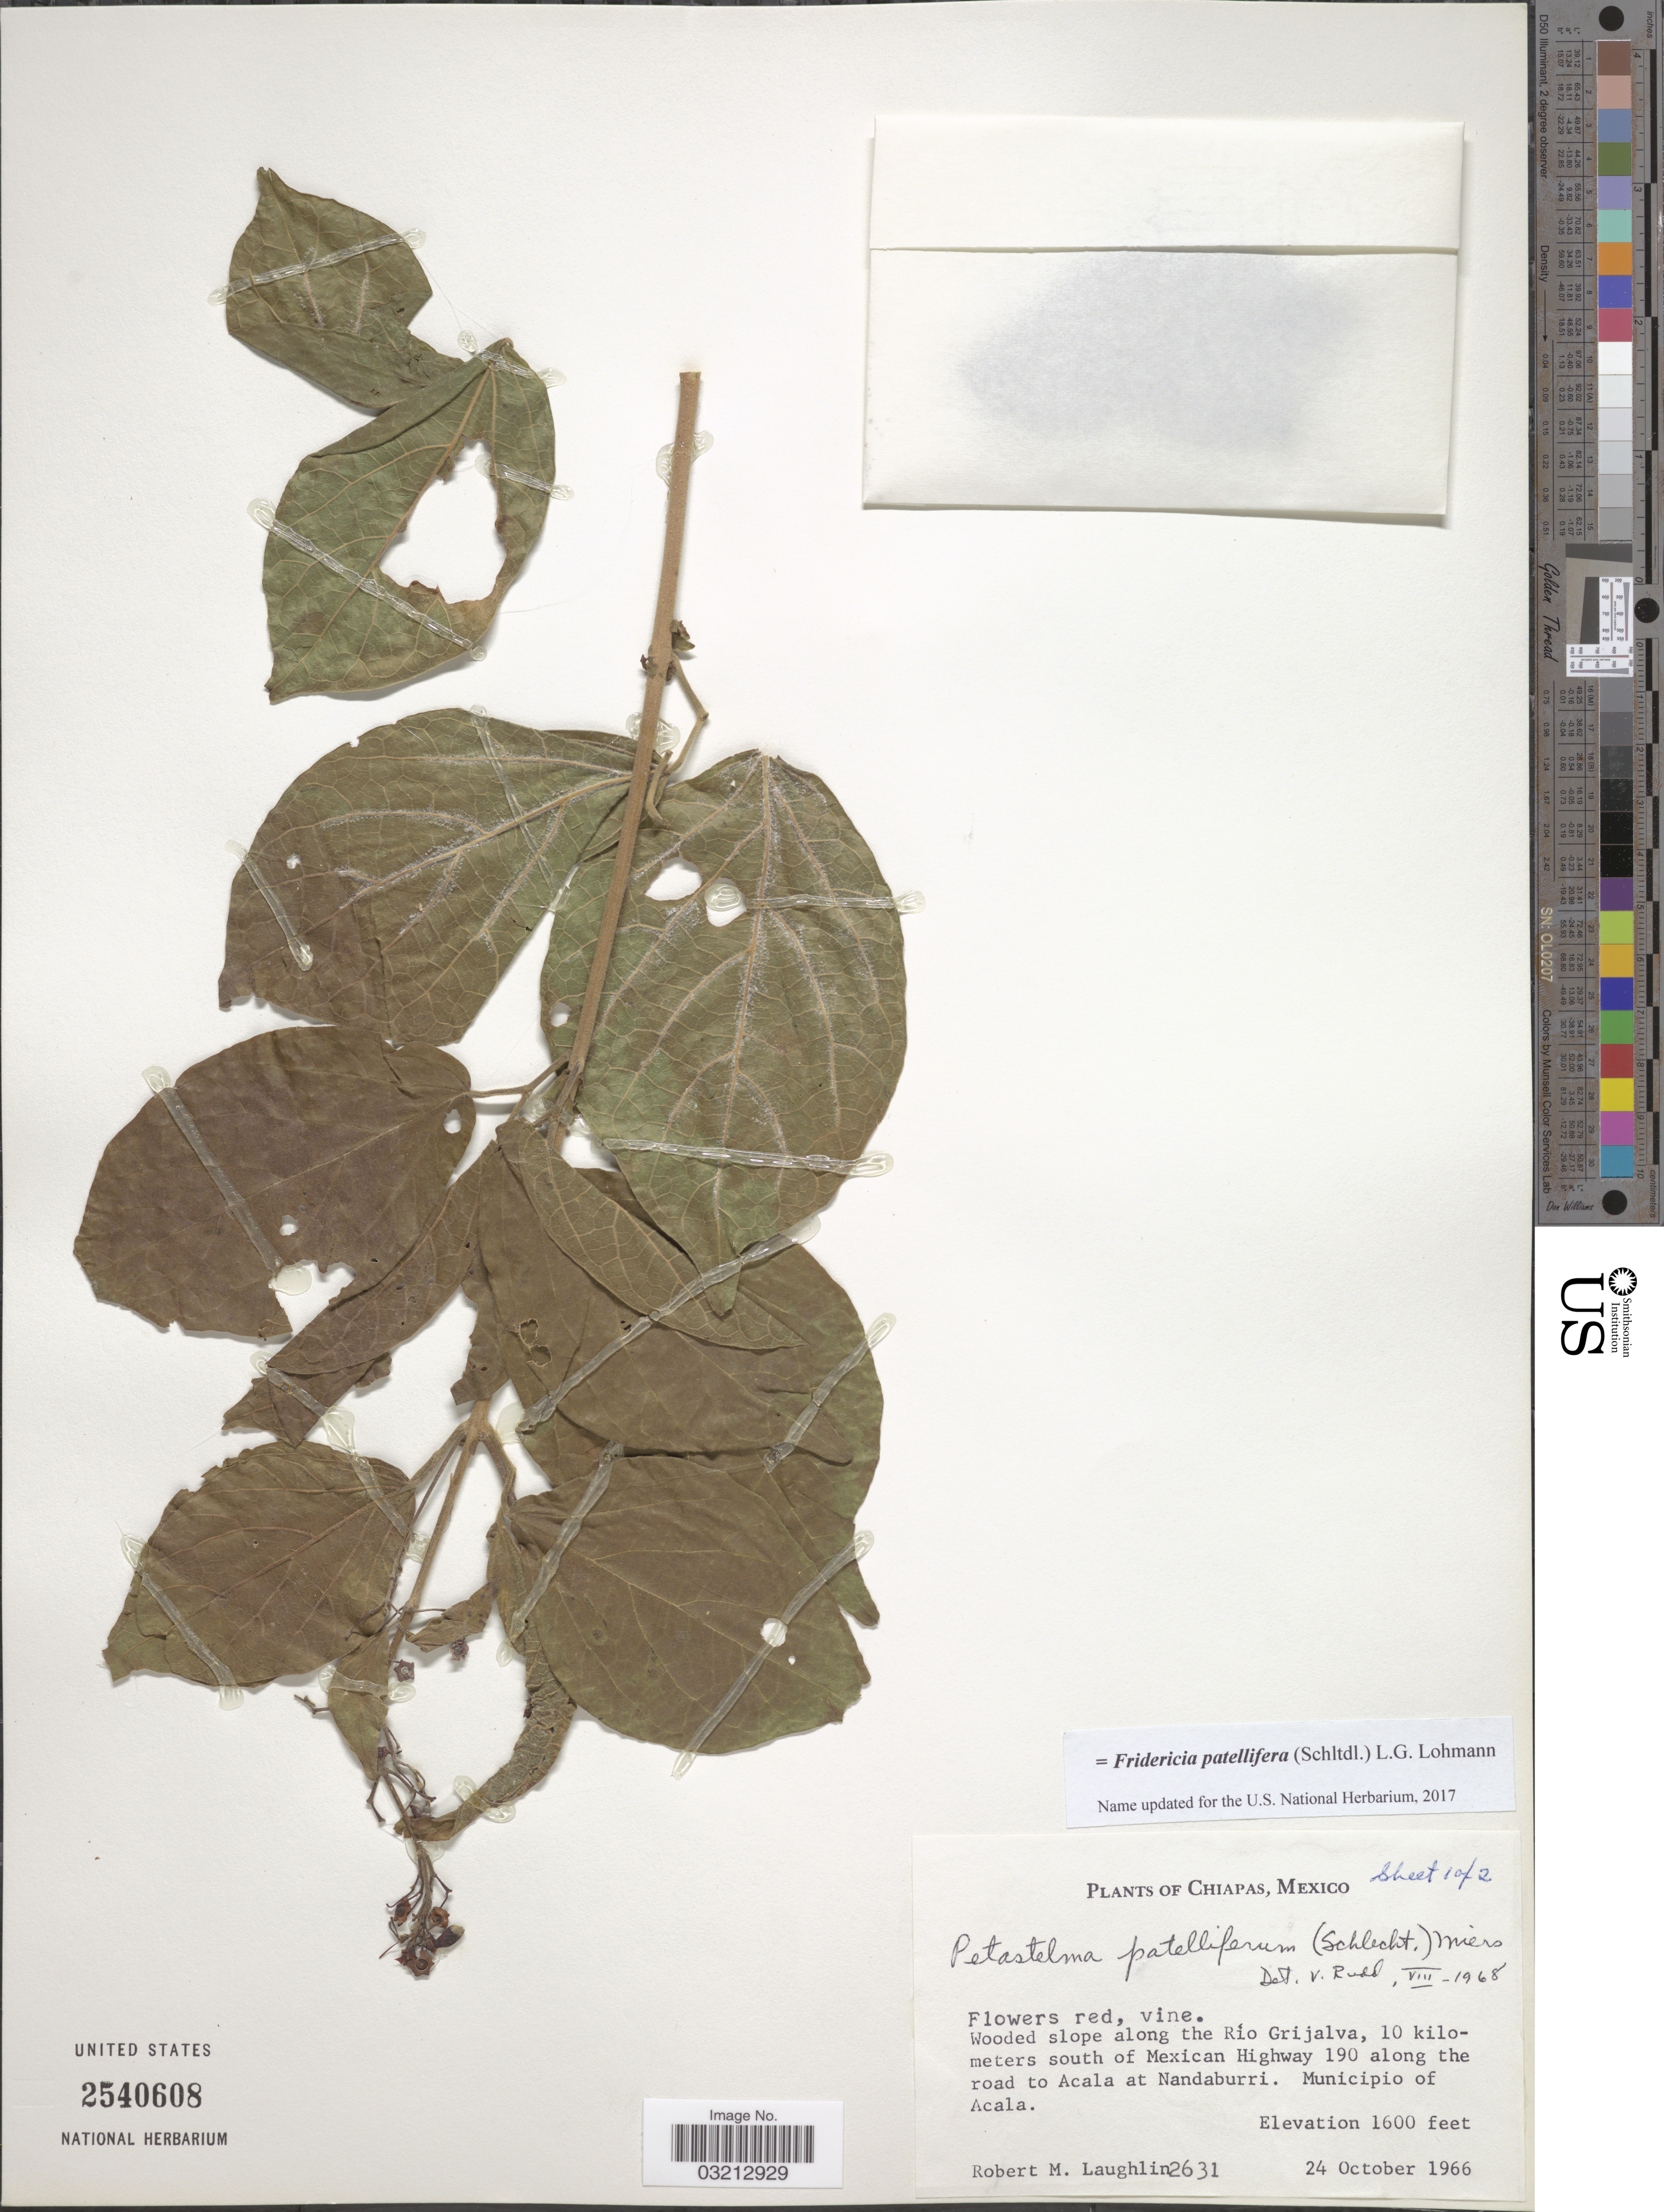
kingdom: Plantae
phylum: Tracheophyta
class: Magnoliopsida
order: Lamiales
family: Bignoniaceae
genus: Fridericia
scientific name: Fridericia patellifera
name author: (Schltdl.) L.G. Lohmann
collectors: R. M. Laughlin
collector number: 2631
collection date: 1966-10-24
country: Mexico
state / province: Chiapas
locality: Wooded slope along the Río Grijalva, 10 kilometers south of Mexican Highway 190 along the road to Acala at Nandaburri. Municipio of Acala.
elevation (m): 488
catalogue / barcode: US 2540608